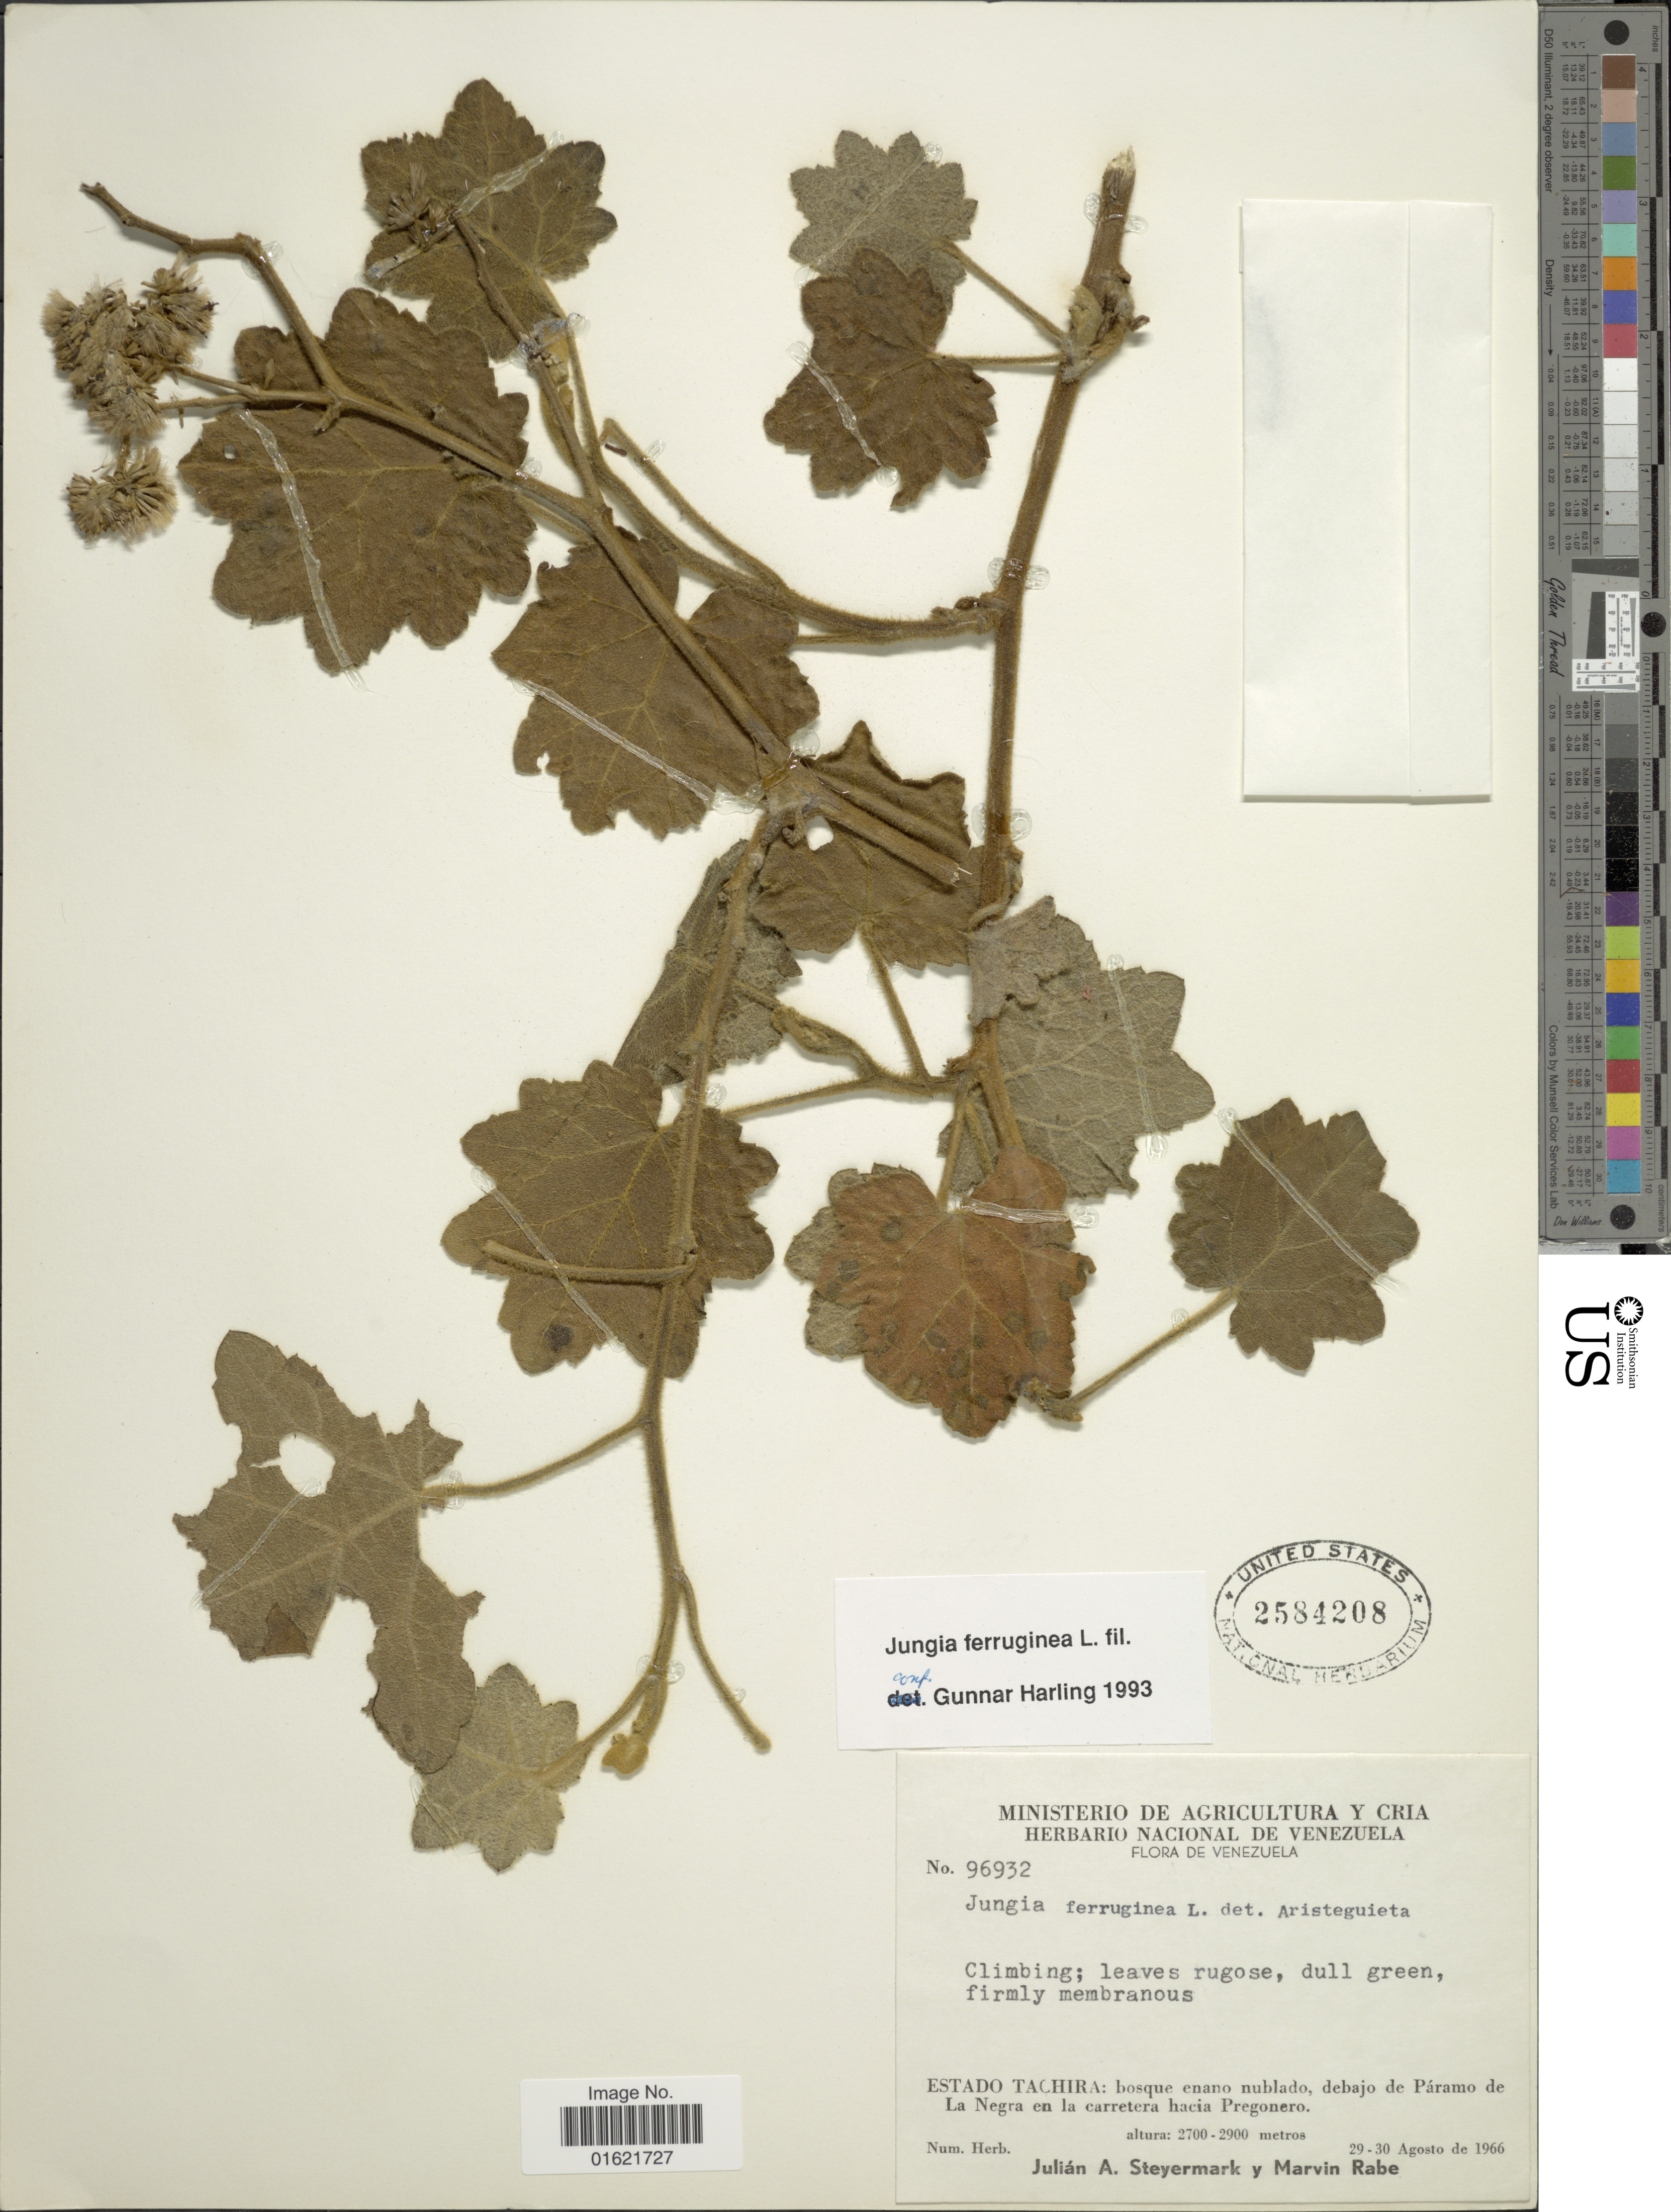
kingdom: Plantae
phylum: Tracheophyta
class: Magnoliopsida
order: Asterales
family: Asteraceae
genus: Jungia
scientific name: Jungia ferruginea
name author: L. f.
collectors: J. Steyermark & M. Rabe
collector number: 96932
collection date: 1966-08-29/1966-08-30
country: Venezuela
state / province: Tachira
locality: Bosque enano nublado, debajo de Paramo de La Negra en la carretera hacia Pregonero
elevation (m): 2700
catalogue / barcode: US 2584208